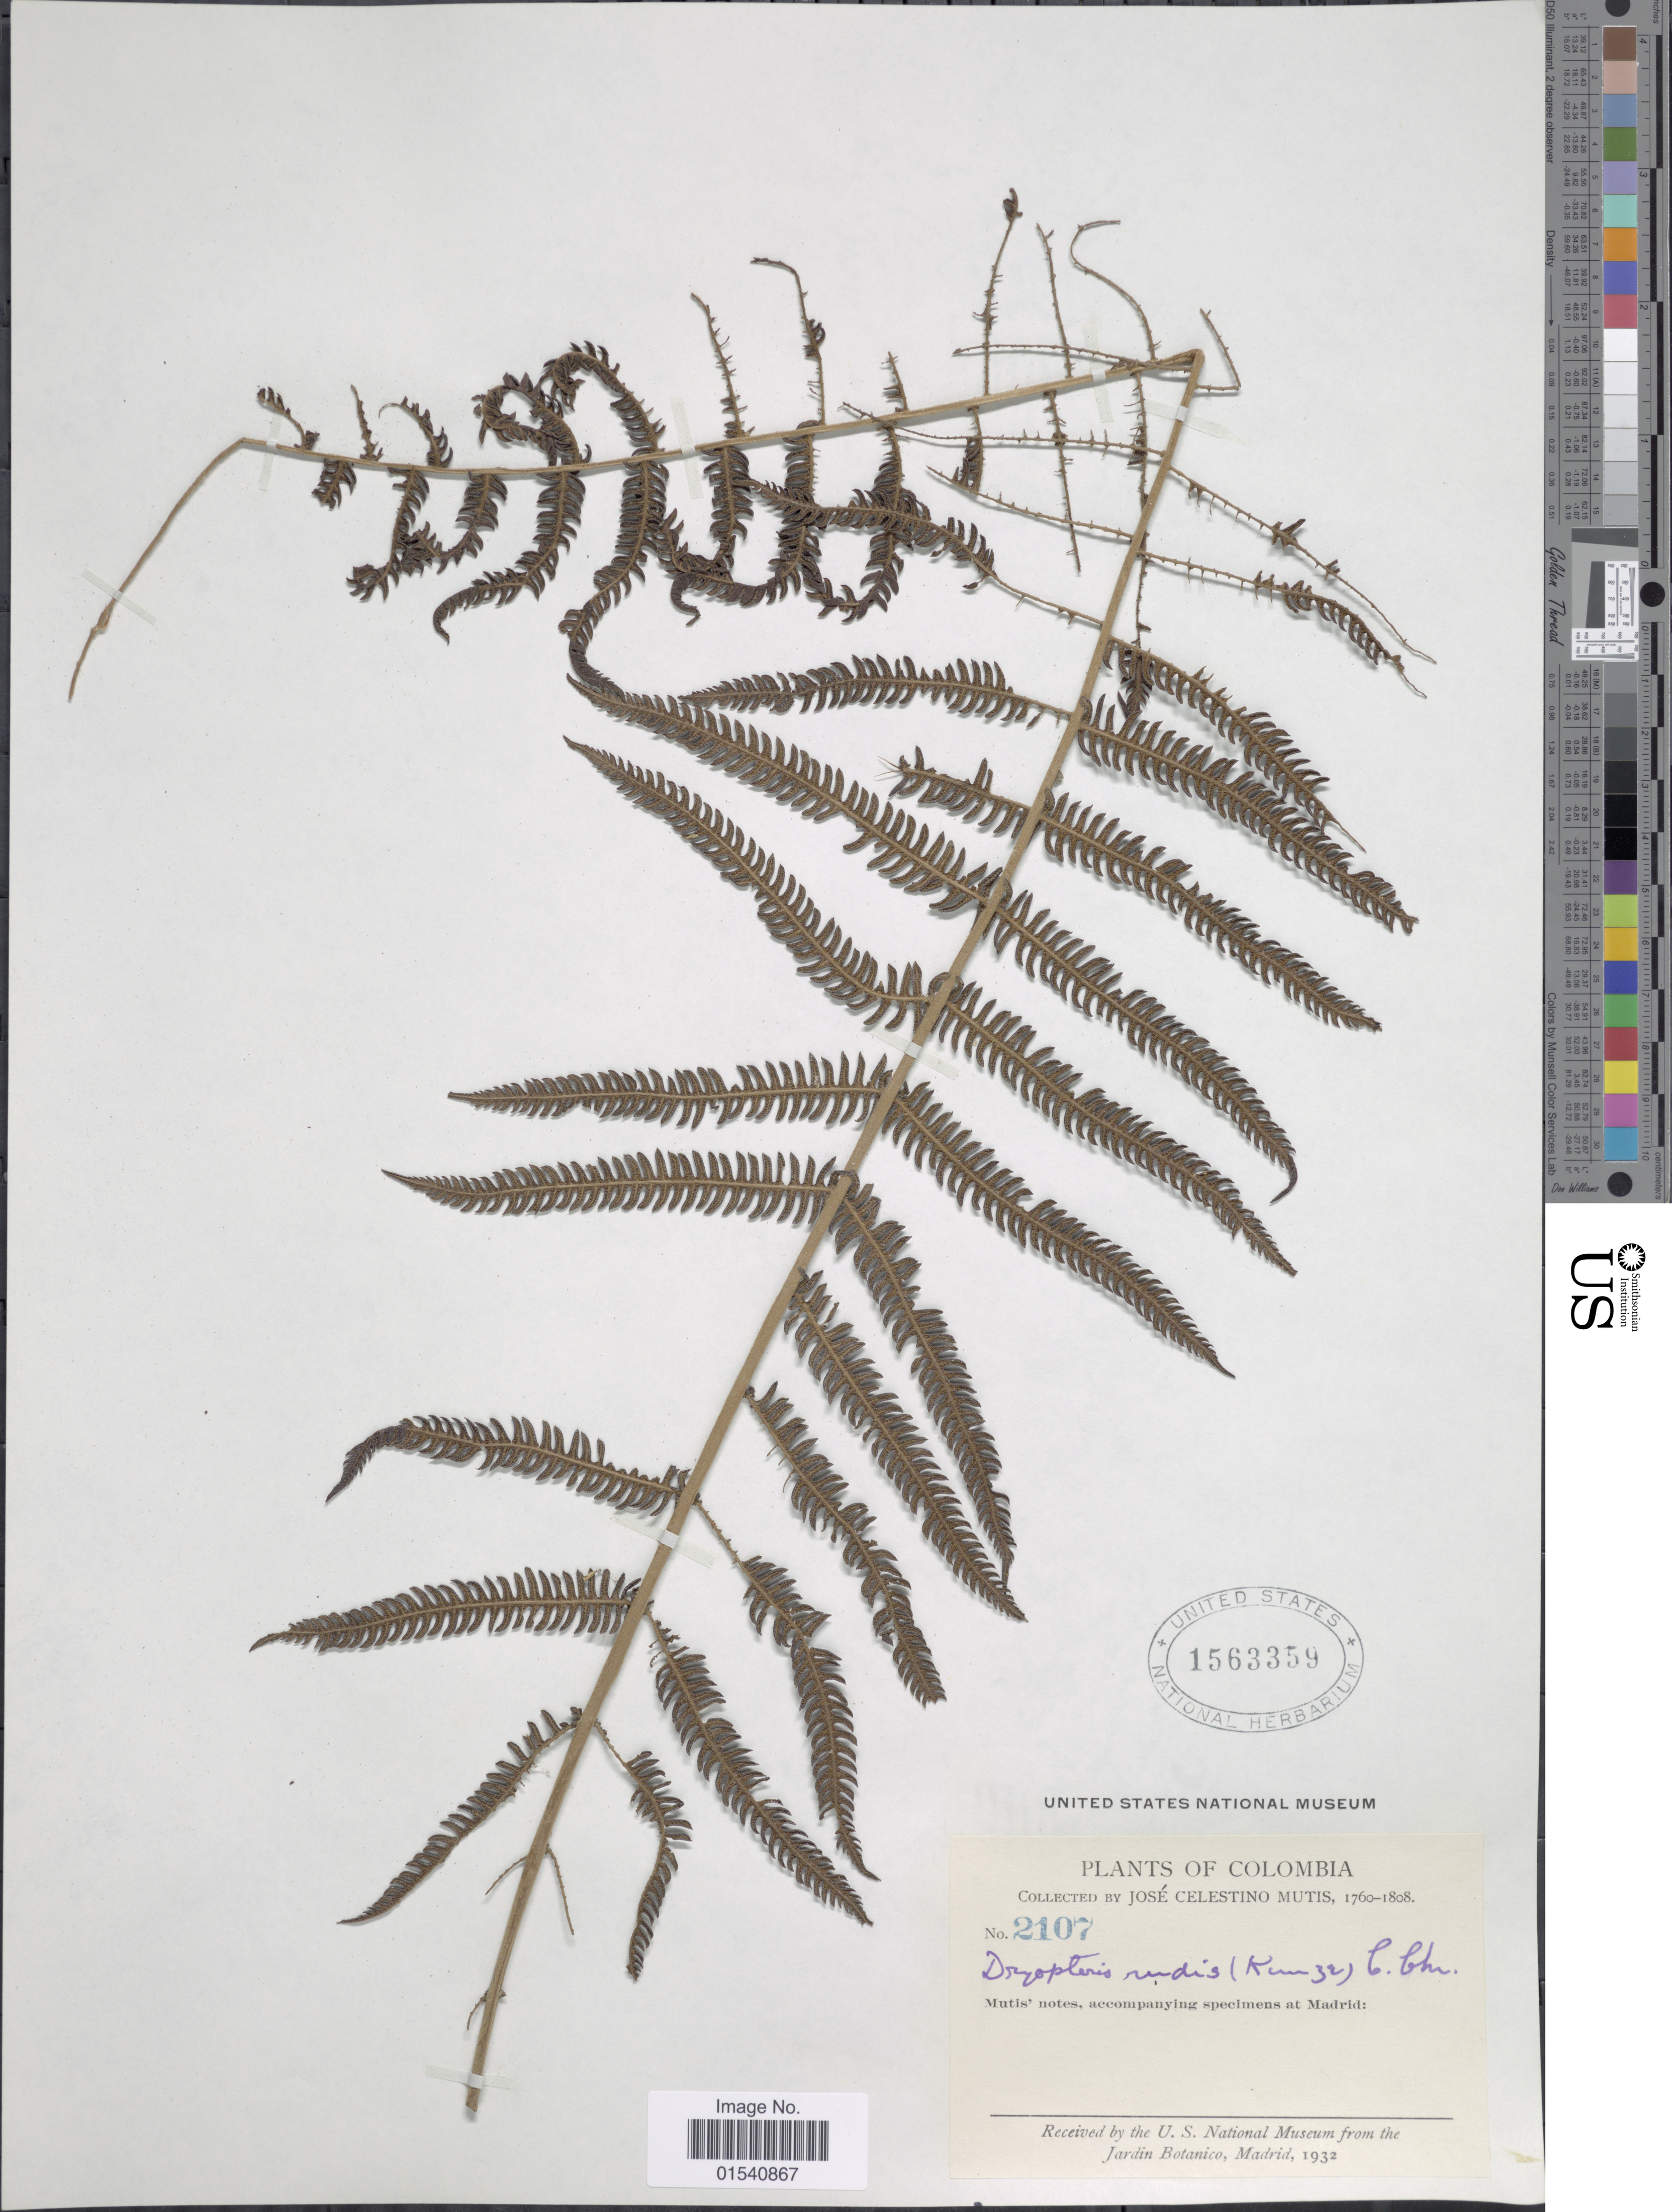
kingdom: Plantae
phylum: Tracheophyta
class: Polypodiopsida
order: Polypodiales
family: Thelypteridaceae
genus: Amauropelta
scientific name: Amauropelta rudis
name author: (Kunze) Pic. Serm.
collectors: J. C. B. Mutis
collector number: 2107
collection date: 1760/1808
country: Colombia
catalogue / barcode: US 1563359